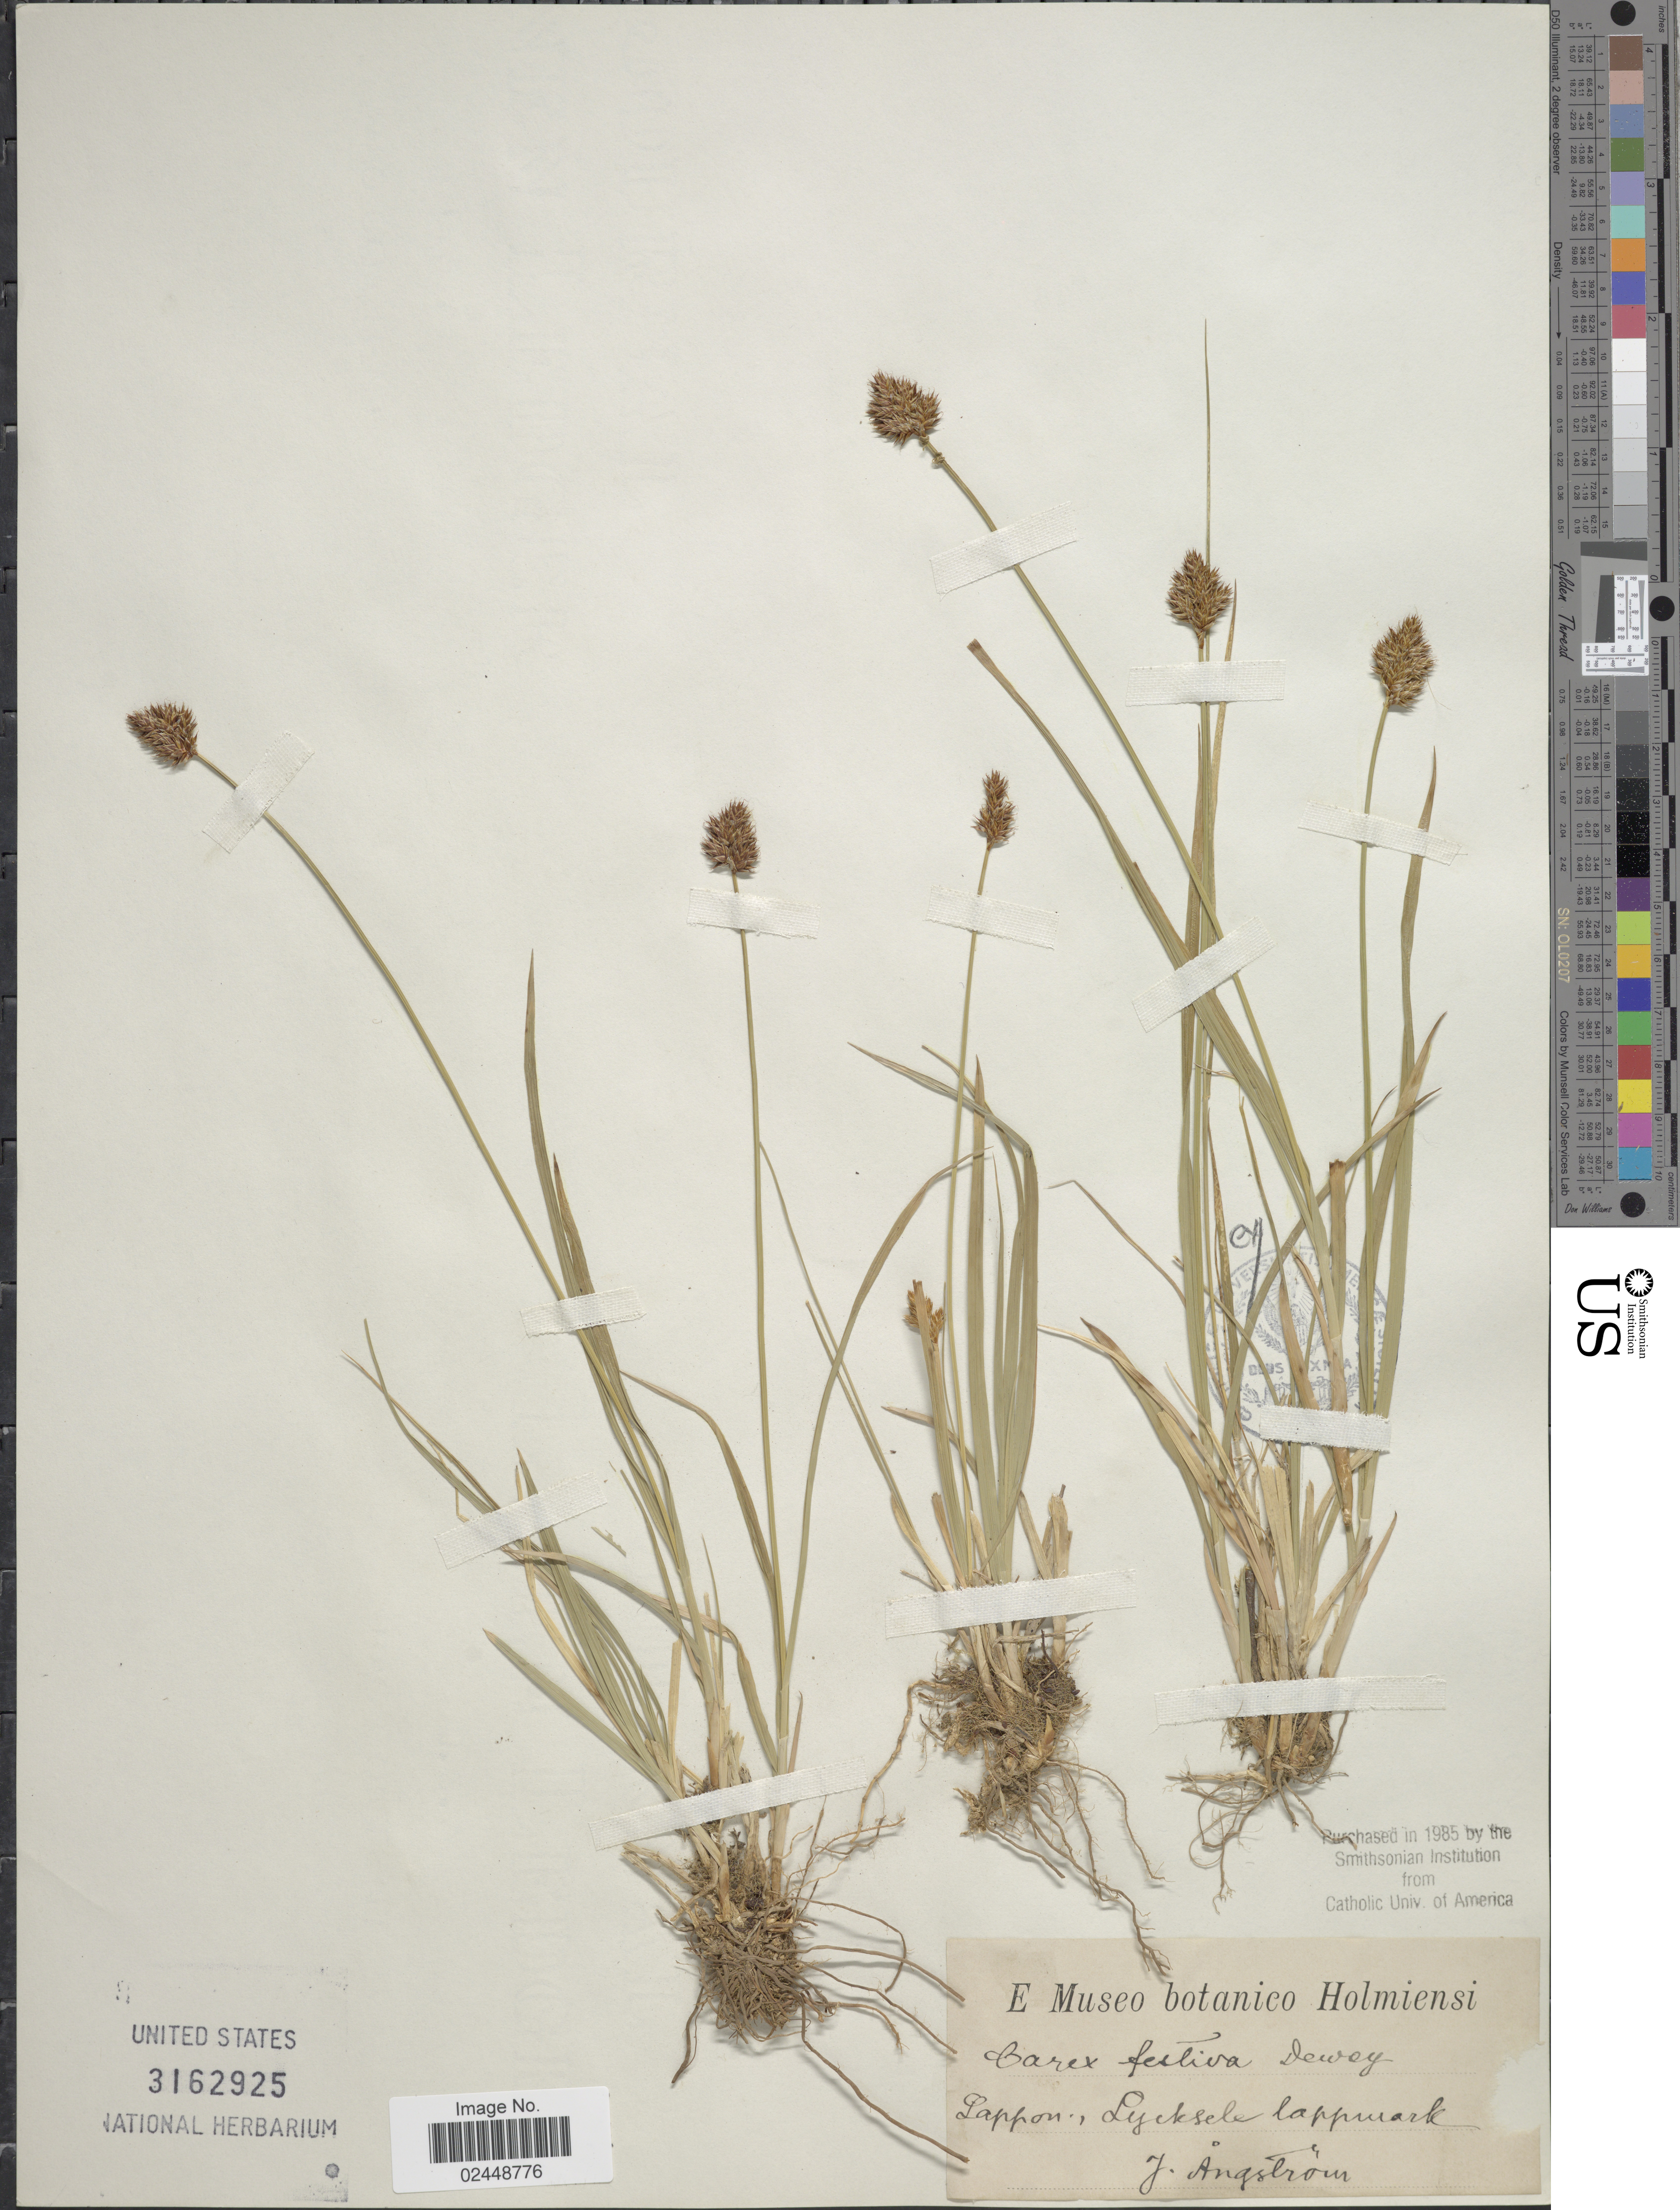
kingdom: Plantae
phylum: Tracheophyta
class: Liliopsida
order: Poales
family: Cyperaceae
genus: Carex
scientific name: Carex macloviana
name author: d'Urv.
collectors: J. Ångstrom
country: Sweden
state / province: Västerbotten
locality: Lappon,. Lycksele lappmark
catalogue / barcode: US 3162925